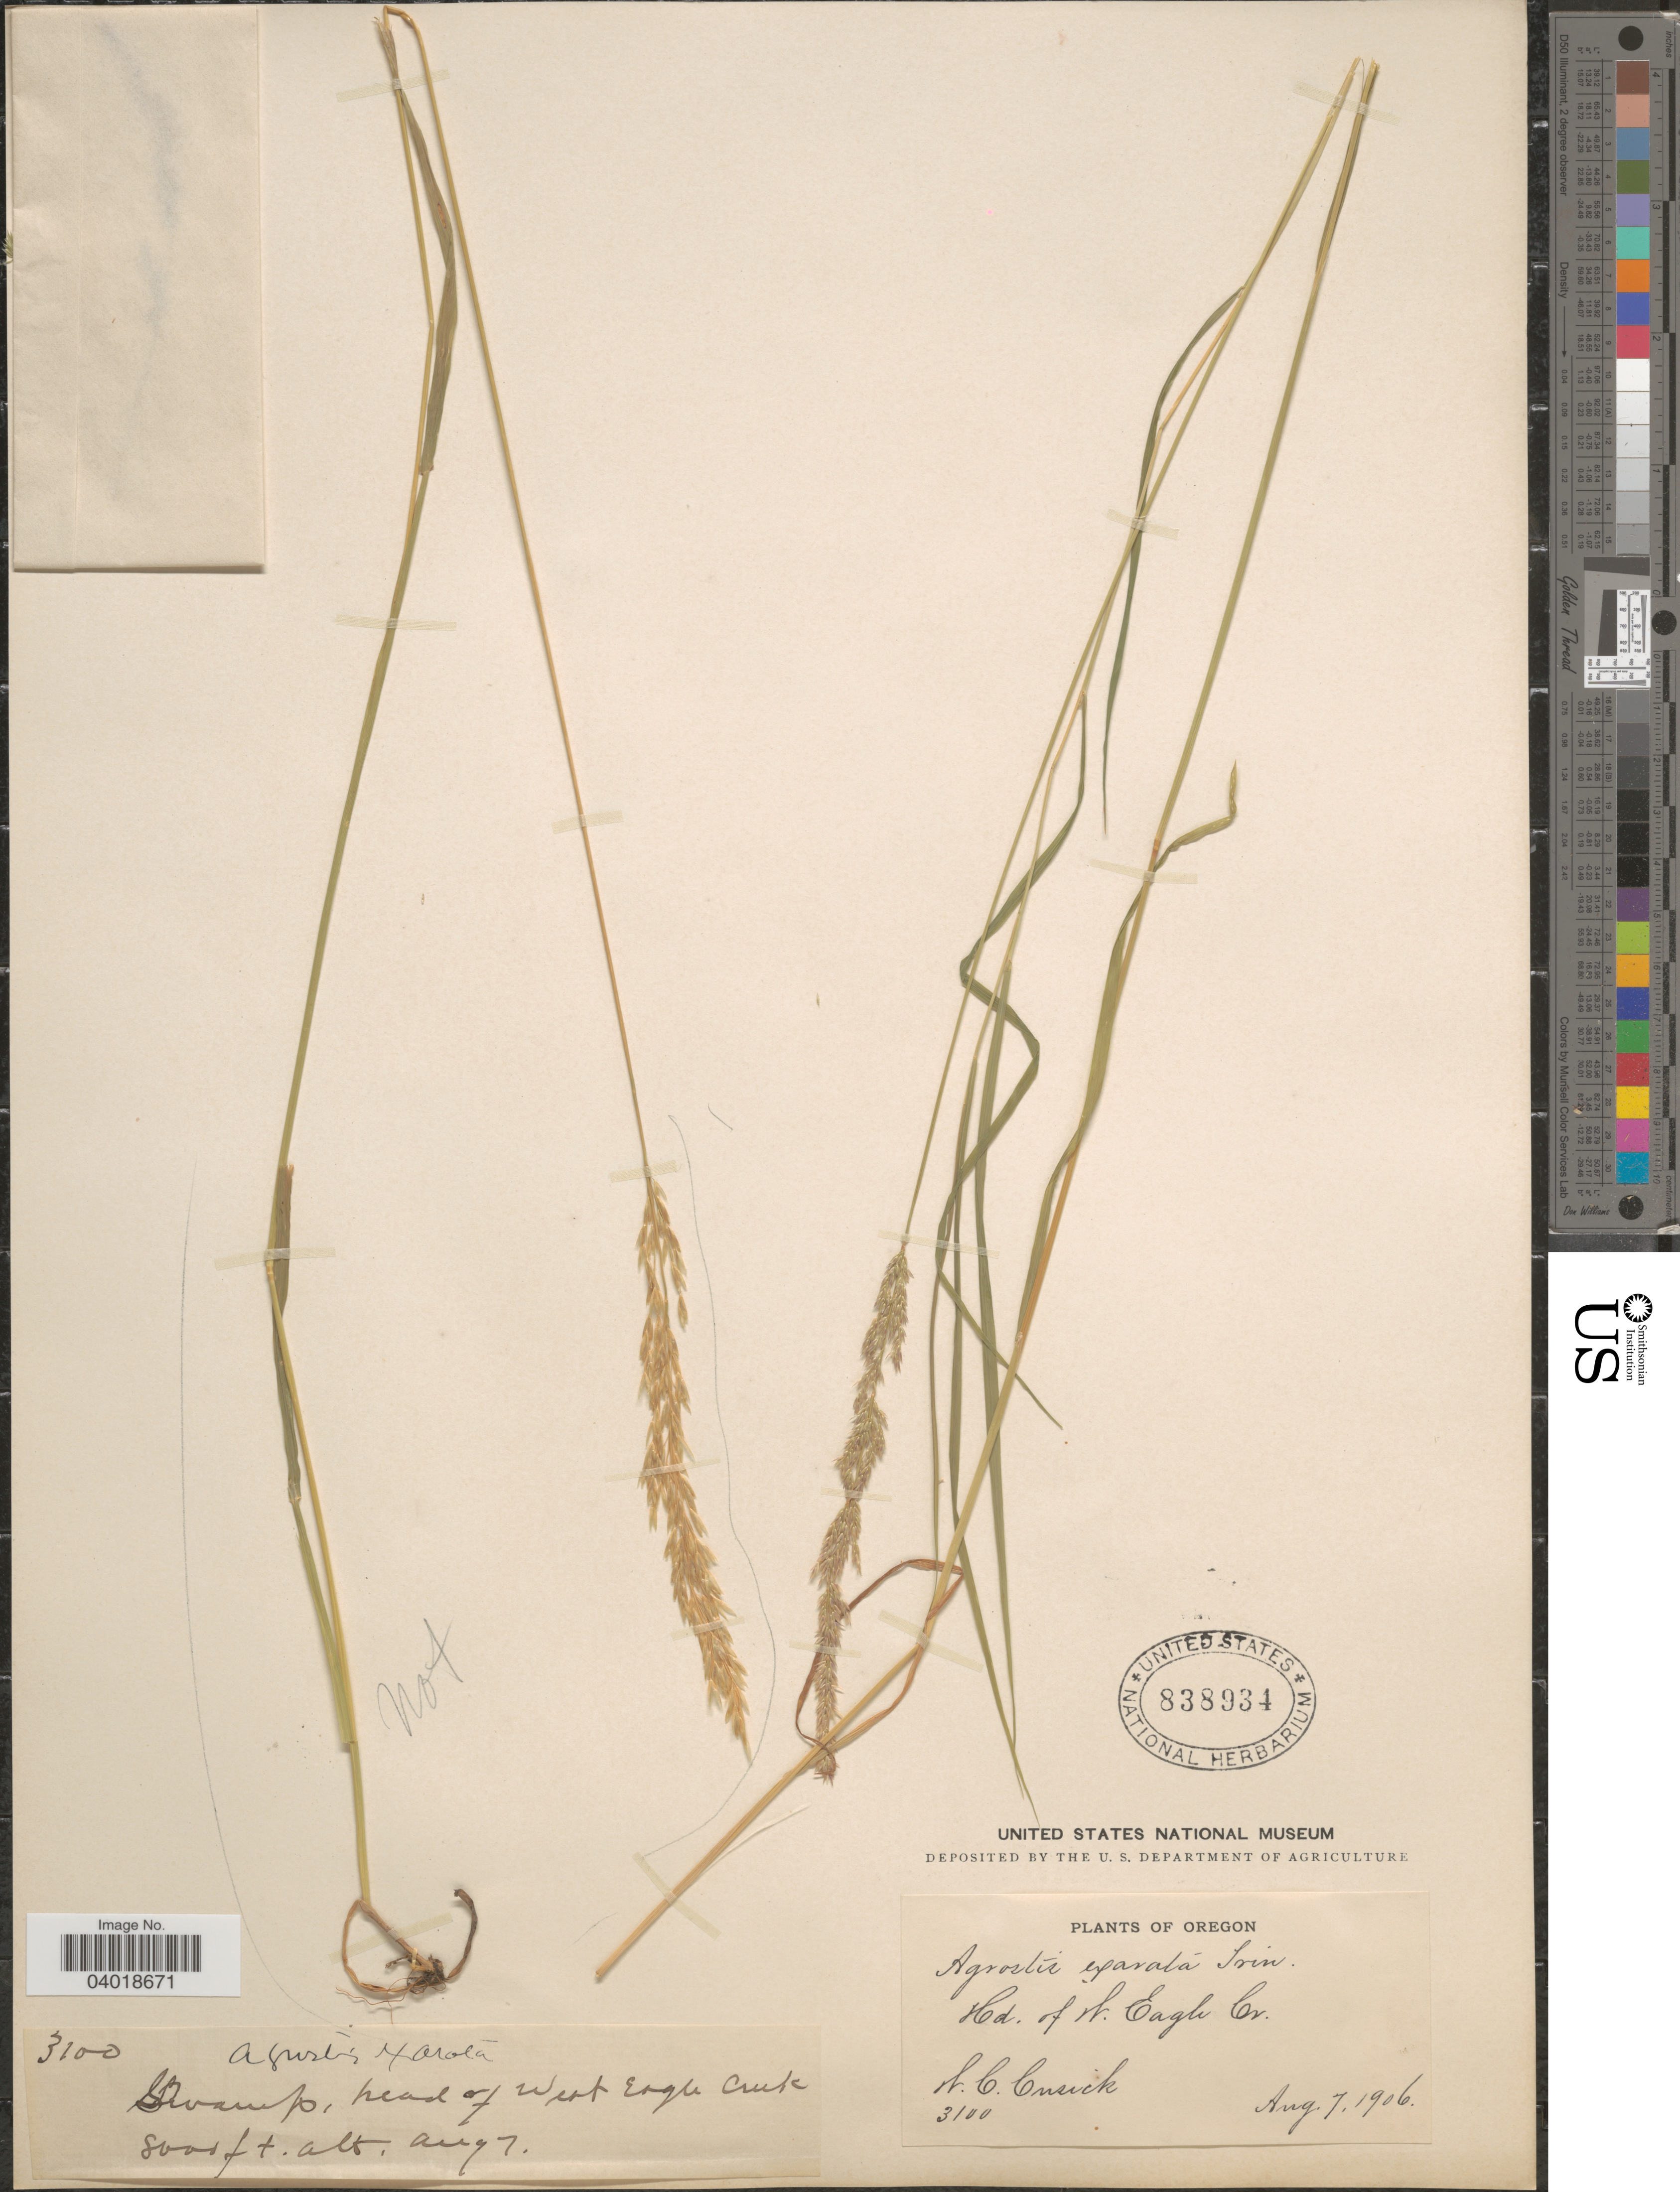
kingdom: Plantae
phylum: Tracheophyta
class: Liliopsida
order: Poales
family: Poaceae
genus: Agrostis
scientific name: Agrostis exarata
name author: Trin.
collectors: W. C. Cusick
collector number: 3100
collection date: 1906-08-07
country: United States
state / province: Oregon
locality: Swamp, head of West Eagle Creek.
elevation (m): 2438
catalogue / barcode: US 838934